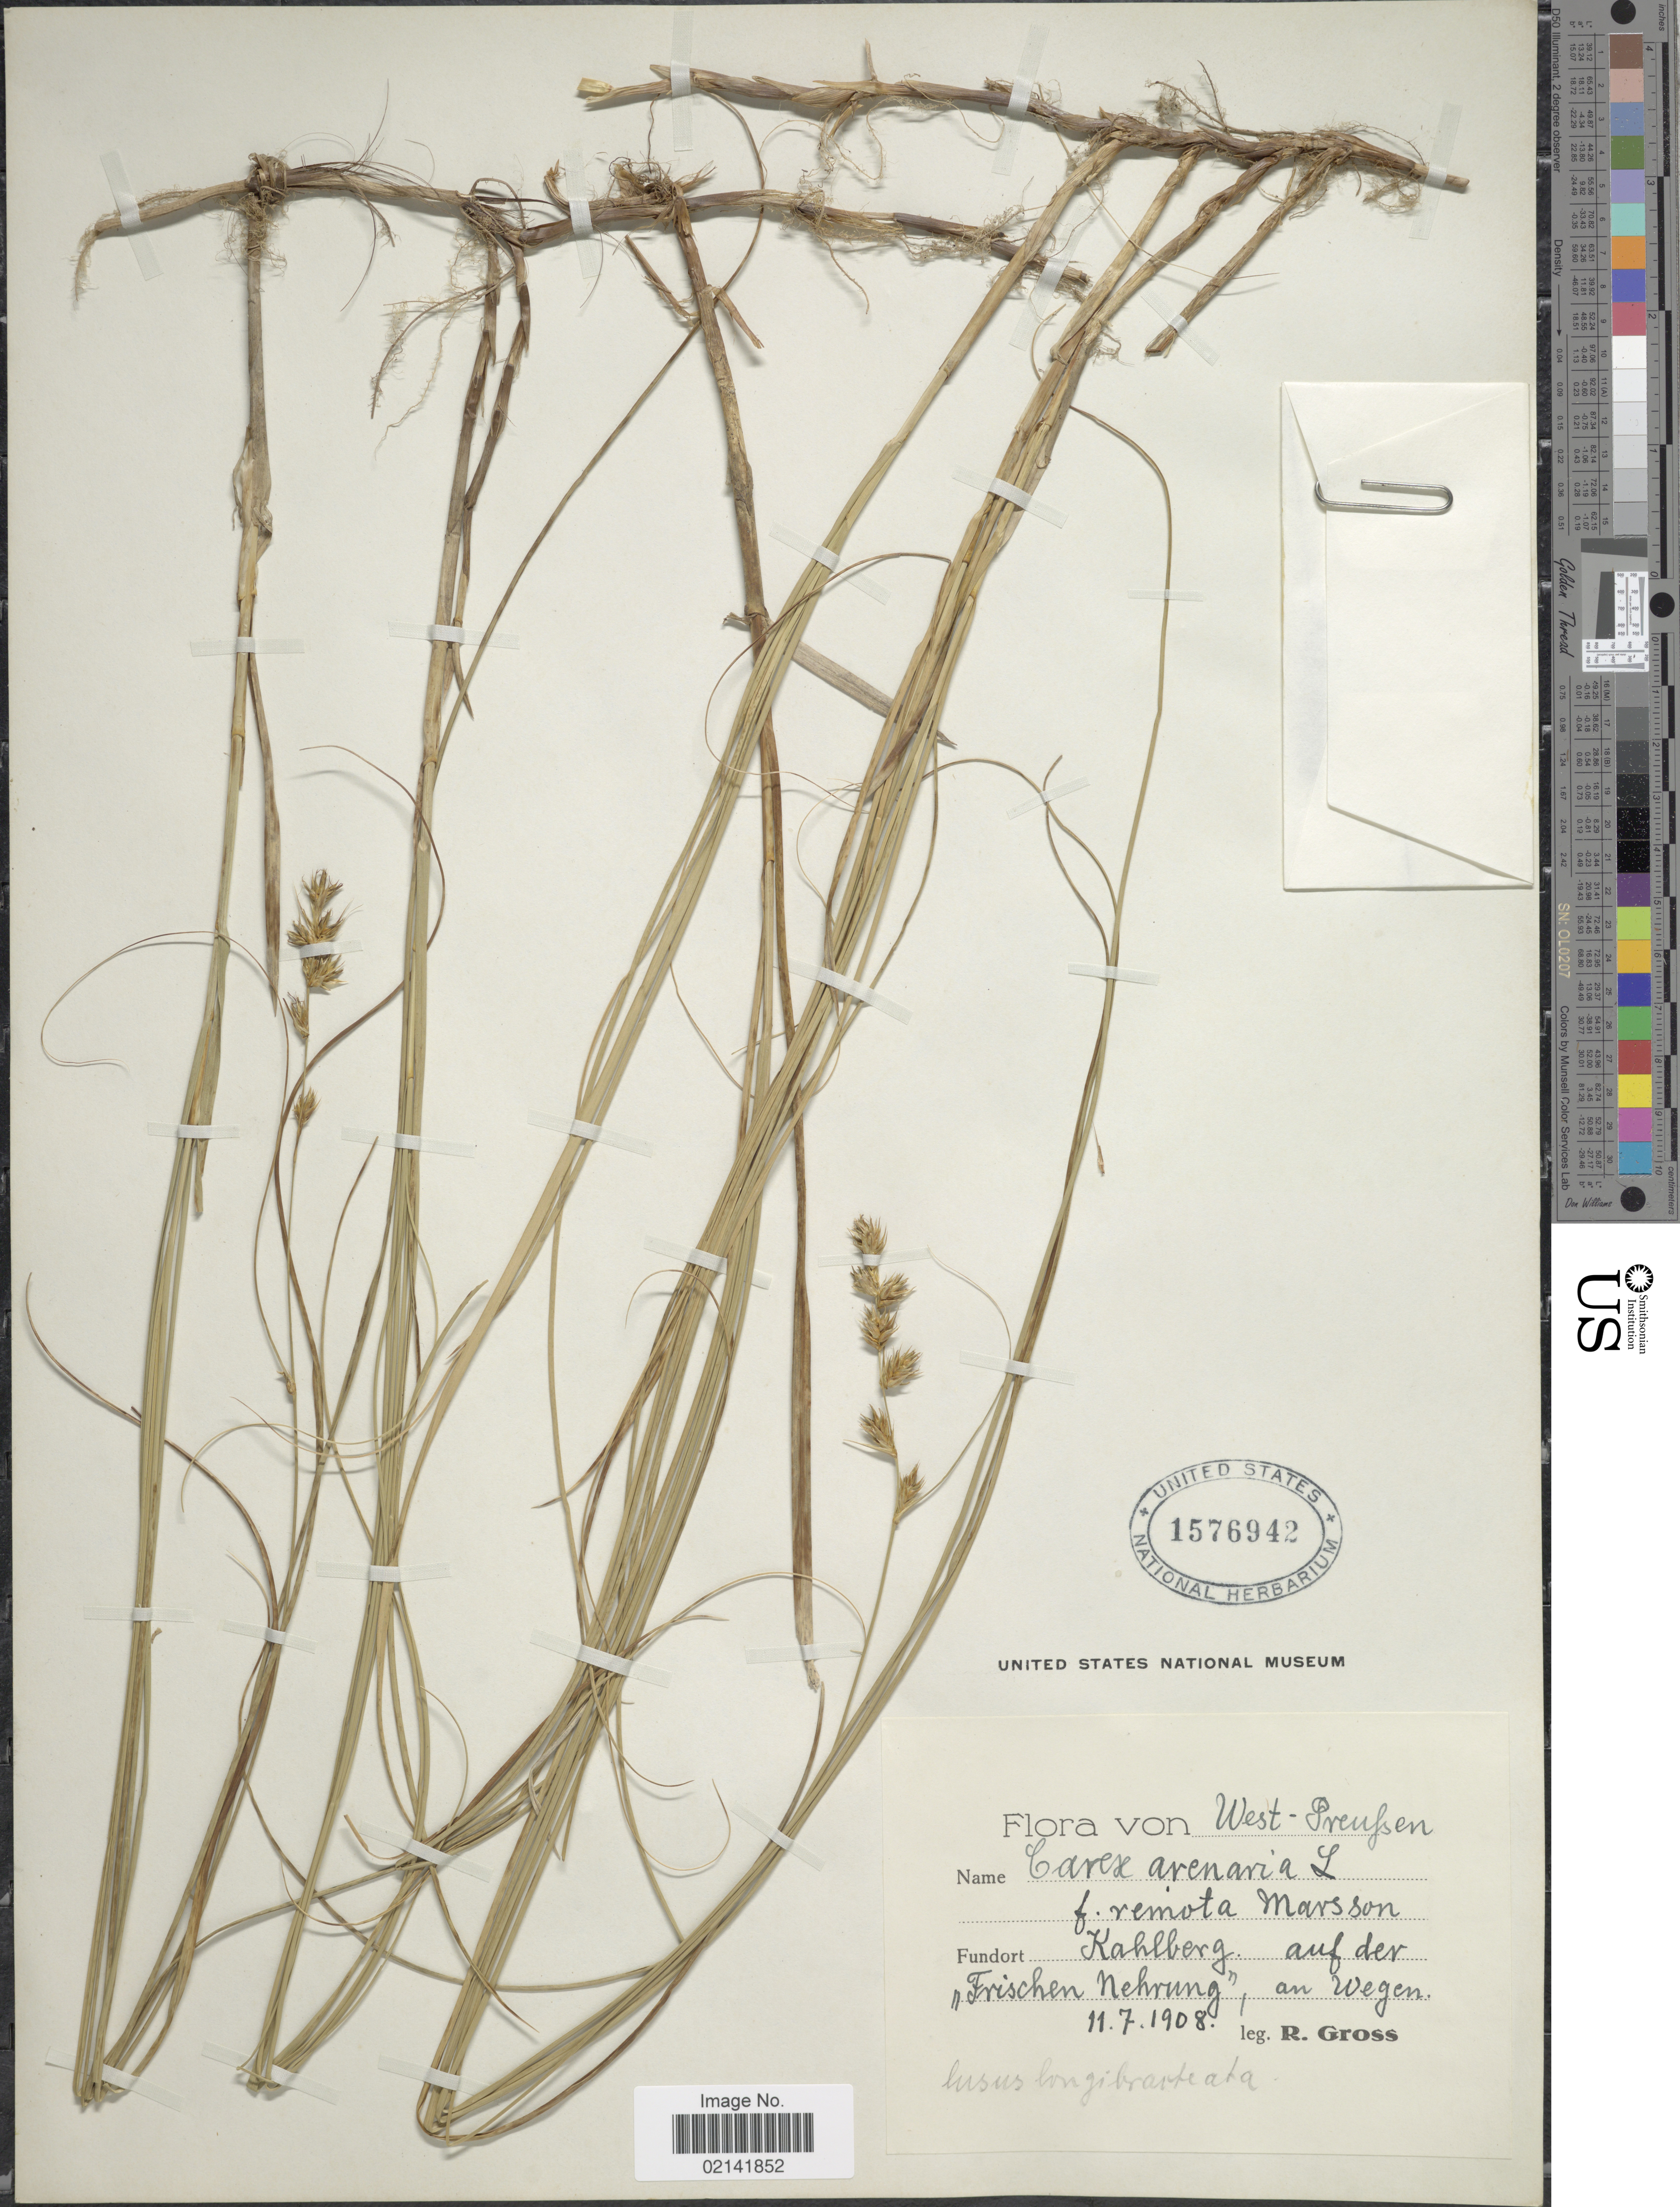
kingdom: Plantae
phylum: Tracheophyta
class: Liliopsida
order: Poales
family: Cyperaceae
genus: Carex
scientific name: Carex arenaria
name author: L.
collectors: R. Gross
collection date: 1908-07-11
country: Poland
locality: West-Preussen. Kahlberg, auf der ,, Frischen Nehrung', an Wegen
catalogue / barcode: US 1576942